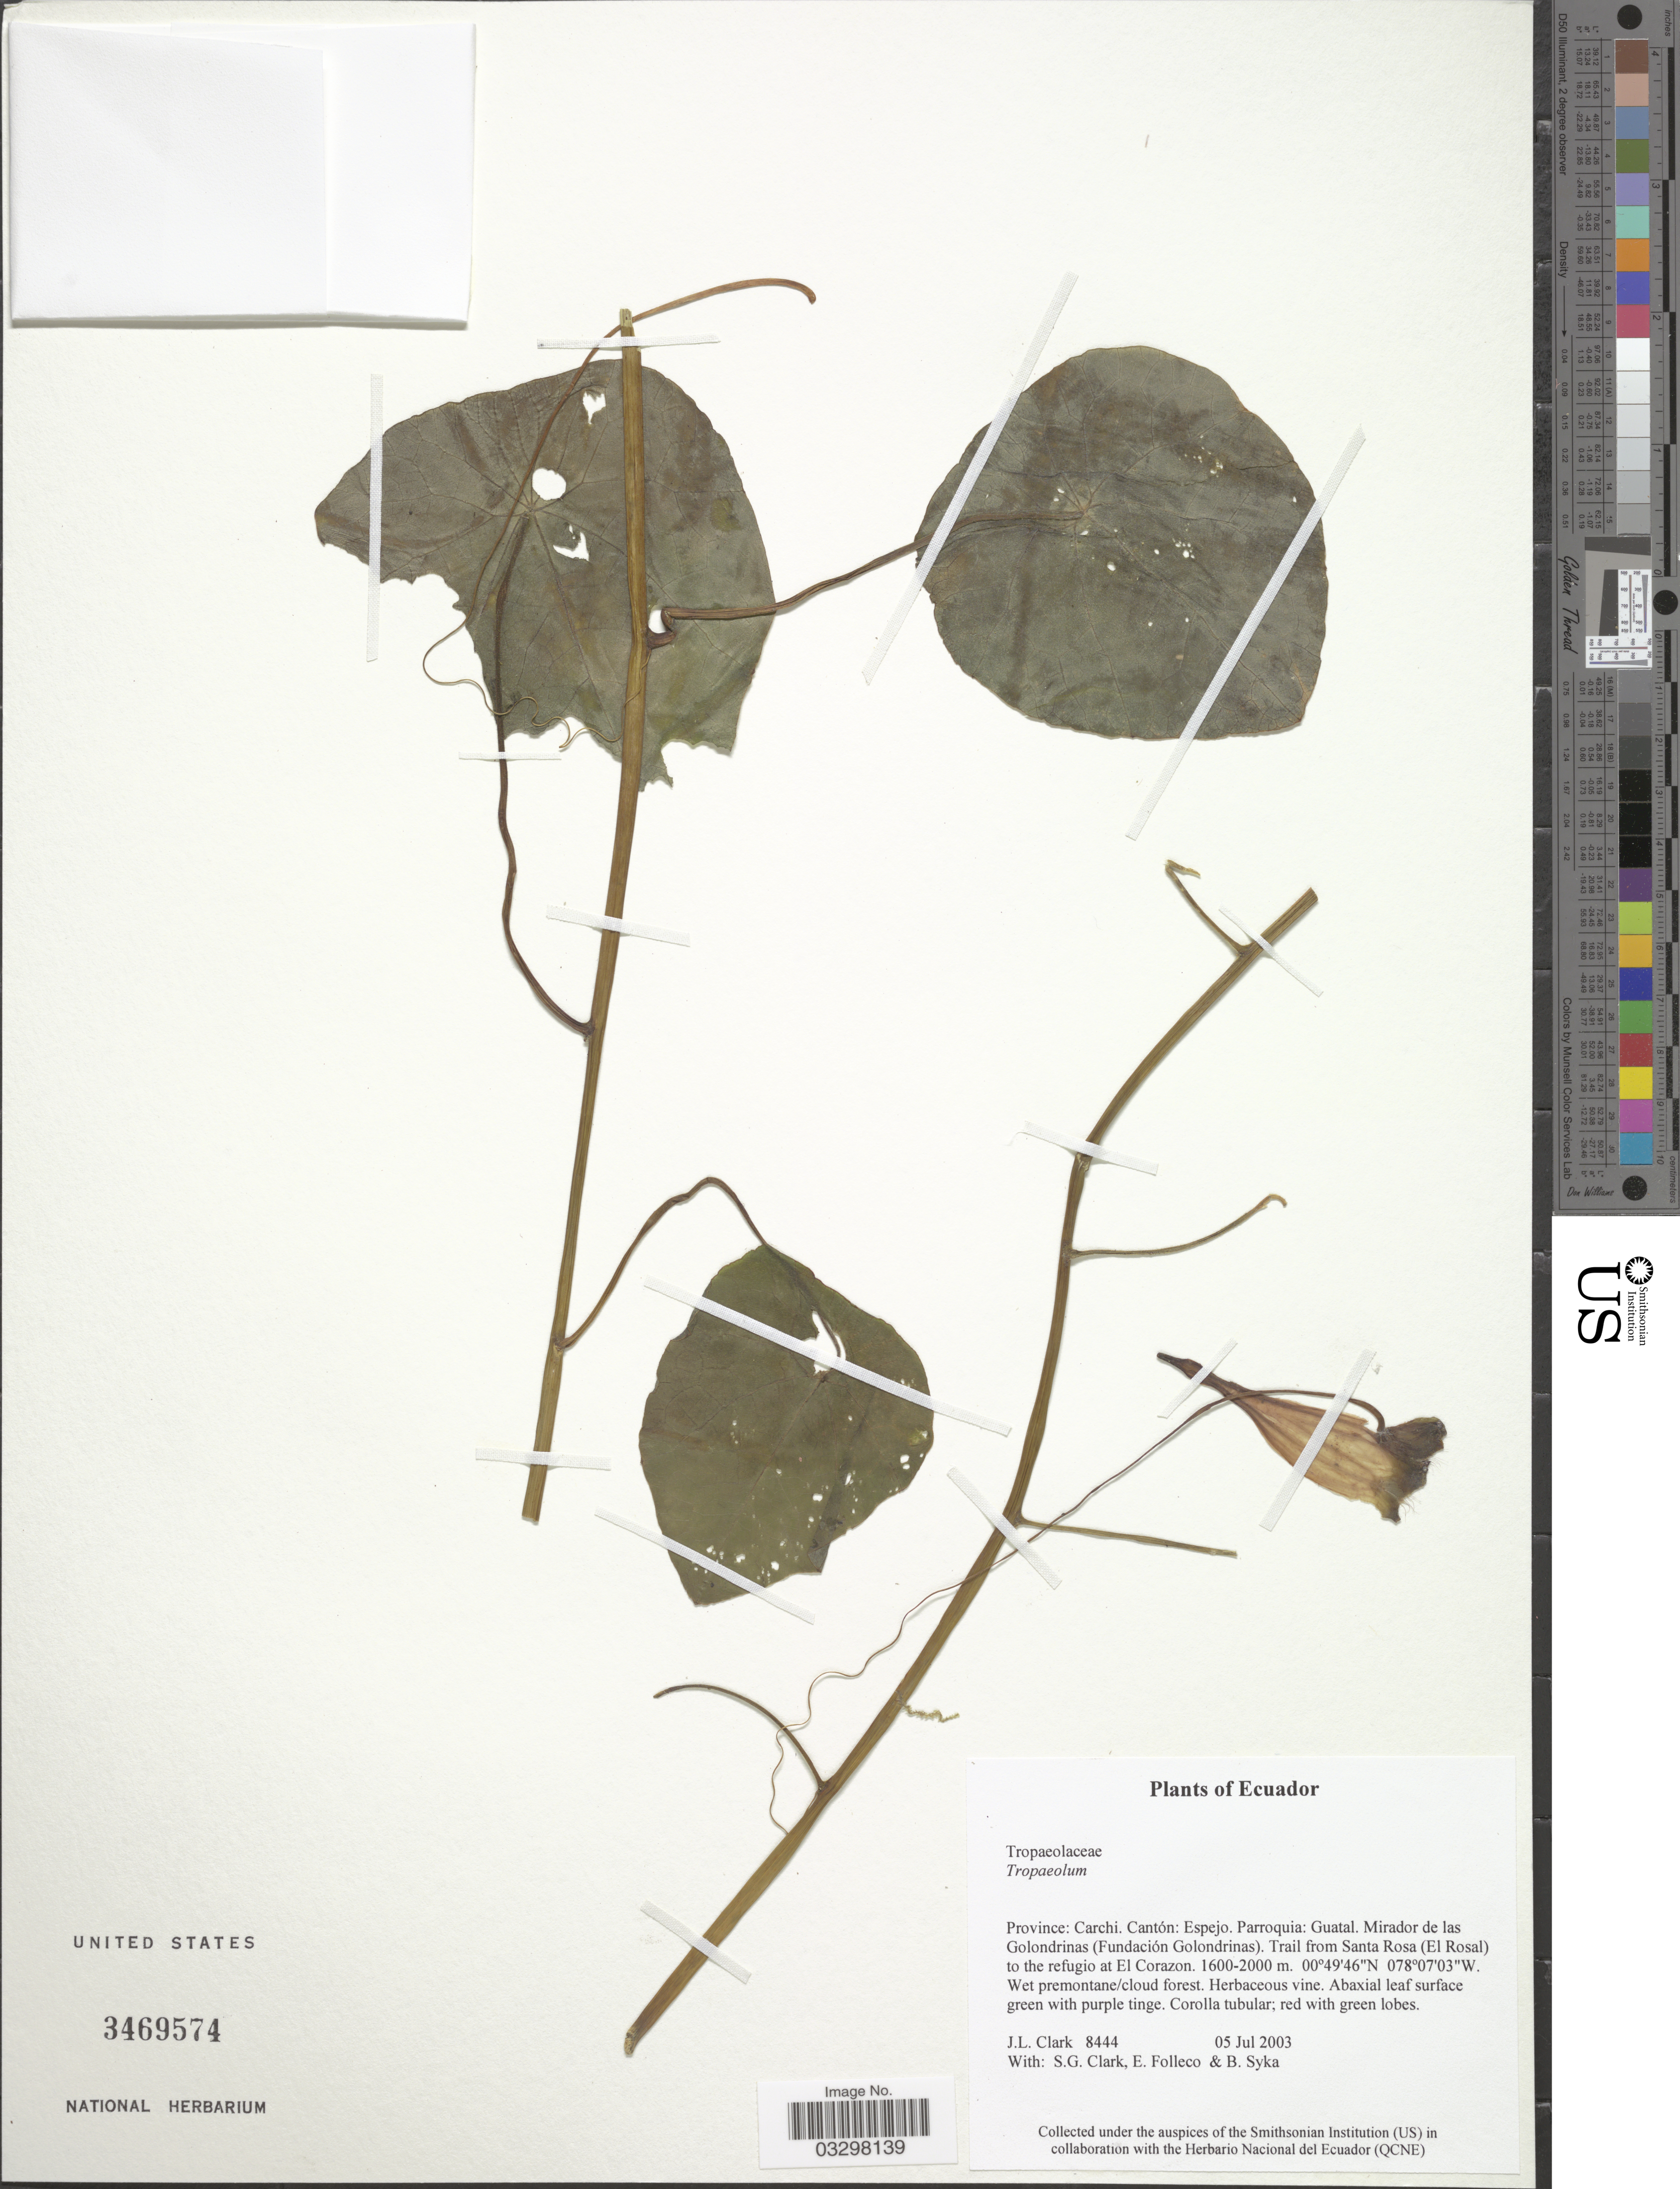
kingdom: Plantae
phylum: Tracheophyta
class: Magnoliopsida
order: Brassicales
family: Tropaeolaceae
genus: Tropaeolum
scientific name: Tropaeolum sp.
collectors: J. L. Clark, S. G. Clark, E. Folleco & B. Syka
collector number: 8444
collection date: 2003-07-05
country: Ecuador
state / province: Carchi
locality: Cantón: Espejo. Parroquia: Guatal. Mirador de las Golondrinas (Fundación Golondrinas). Trail from Santa Rosa (El Rosal) to the refugio at El Corazon.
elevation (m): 1600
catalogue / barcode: US 3469574